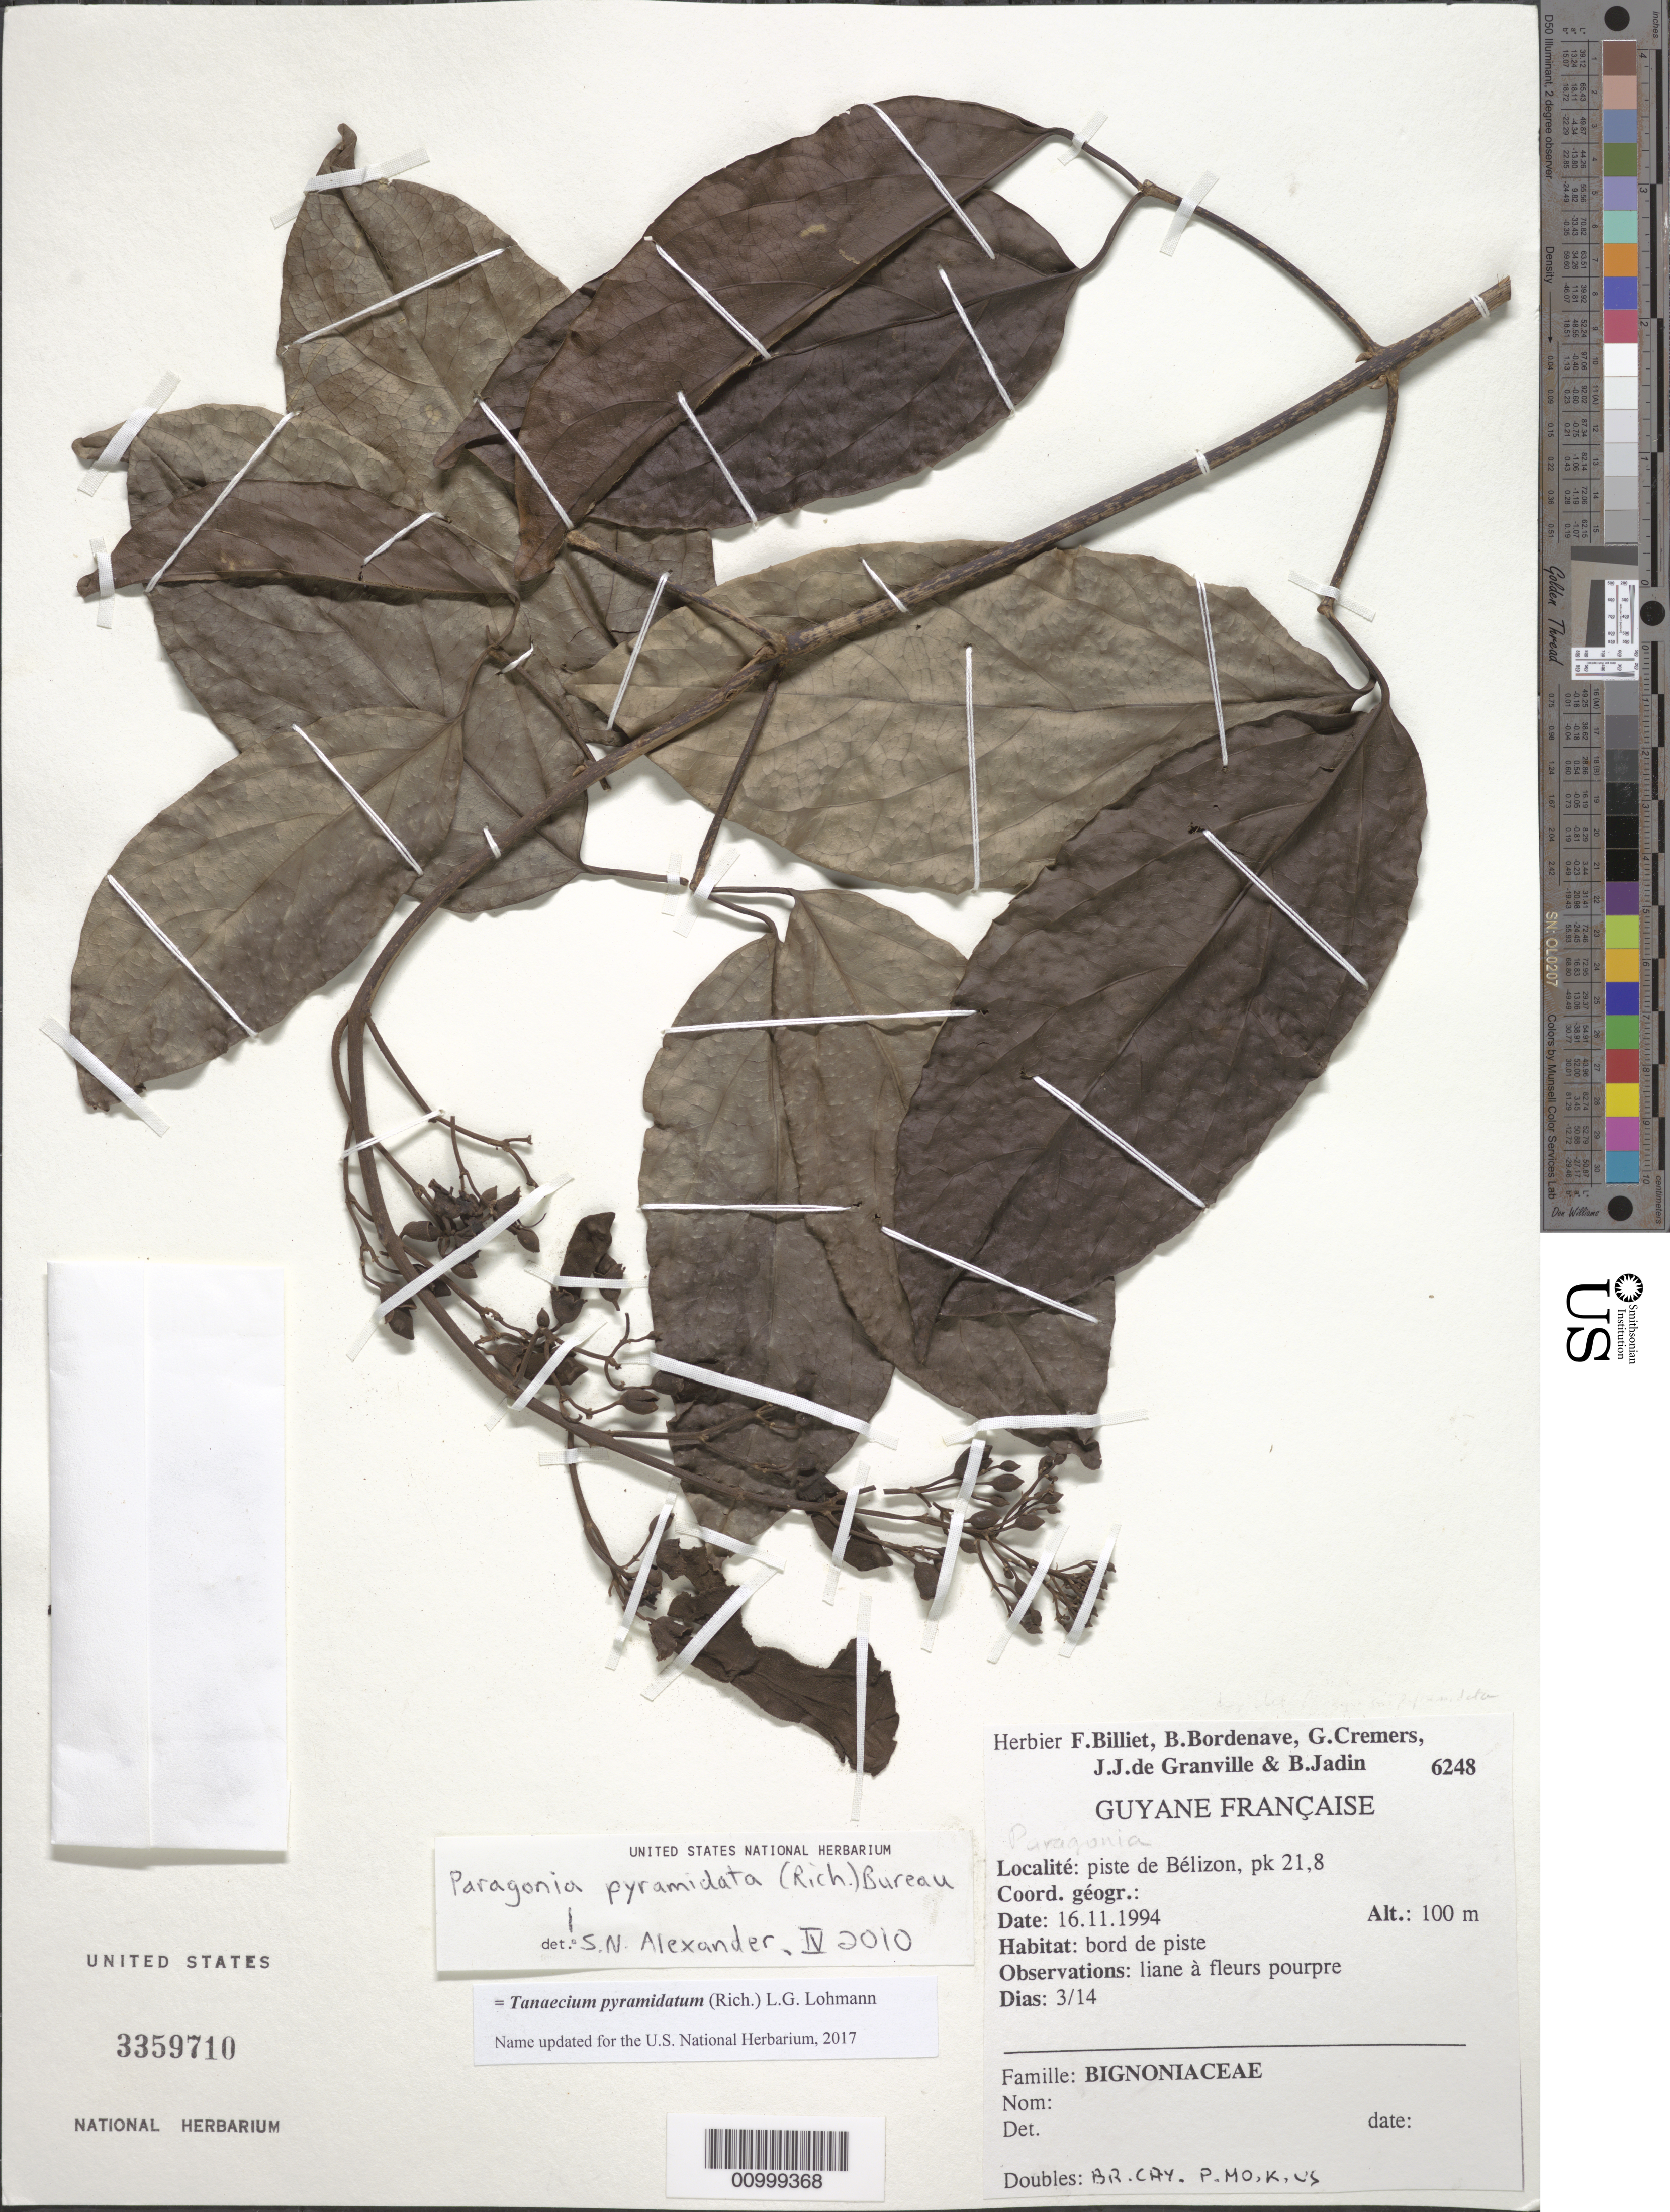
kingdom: Plantae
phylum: Tracheophyta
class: Magnoliopsida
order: Lamiales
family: Bignoniaceae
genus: Tanaecium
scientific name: Tanaecium pyramidatum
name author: (Rich.) L.G. Lohmann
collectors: F. Billiet, B. Bordenave, G. Cremers, J.-J. de Granville & B. Jadin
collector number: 6248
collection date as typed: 16-Nov-94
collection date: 1994-11-16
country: French Guiana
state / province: Cayenne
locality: Piste de Belizon, pk. 21, 8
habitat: Bord de piste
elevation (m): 100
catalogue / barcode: US 3559710